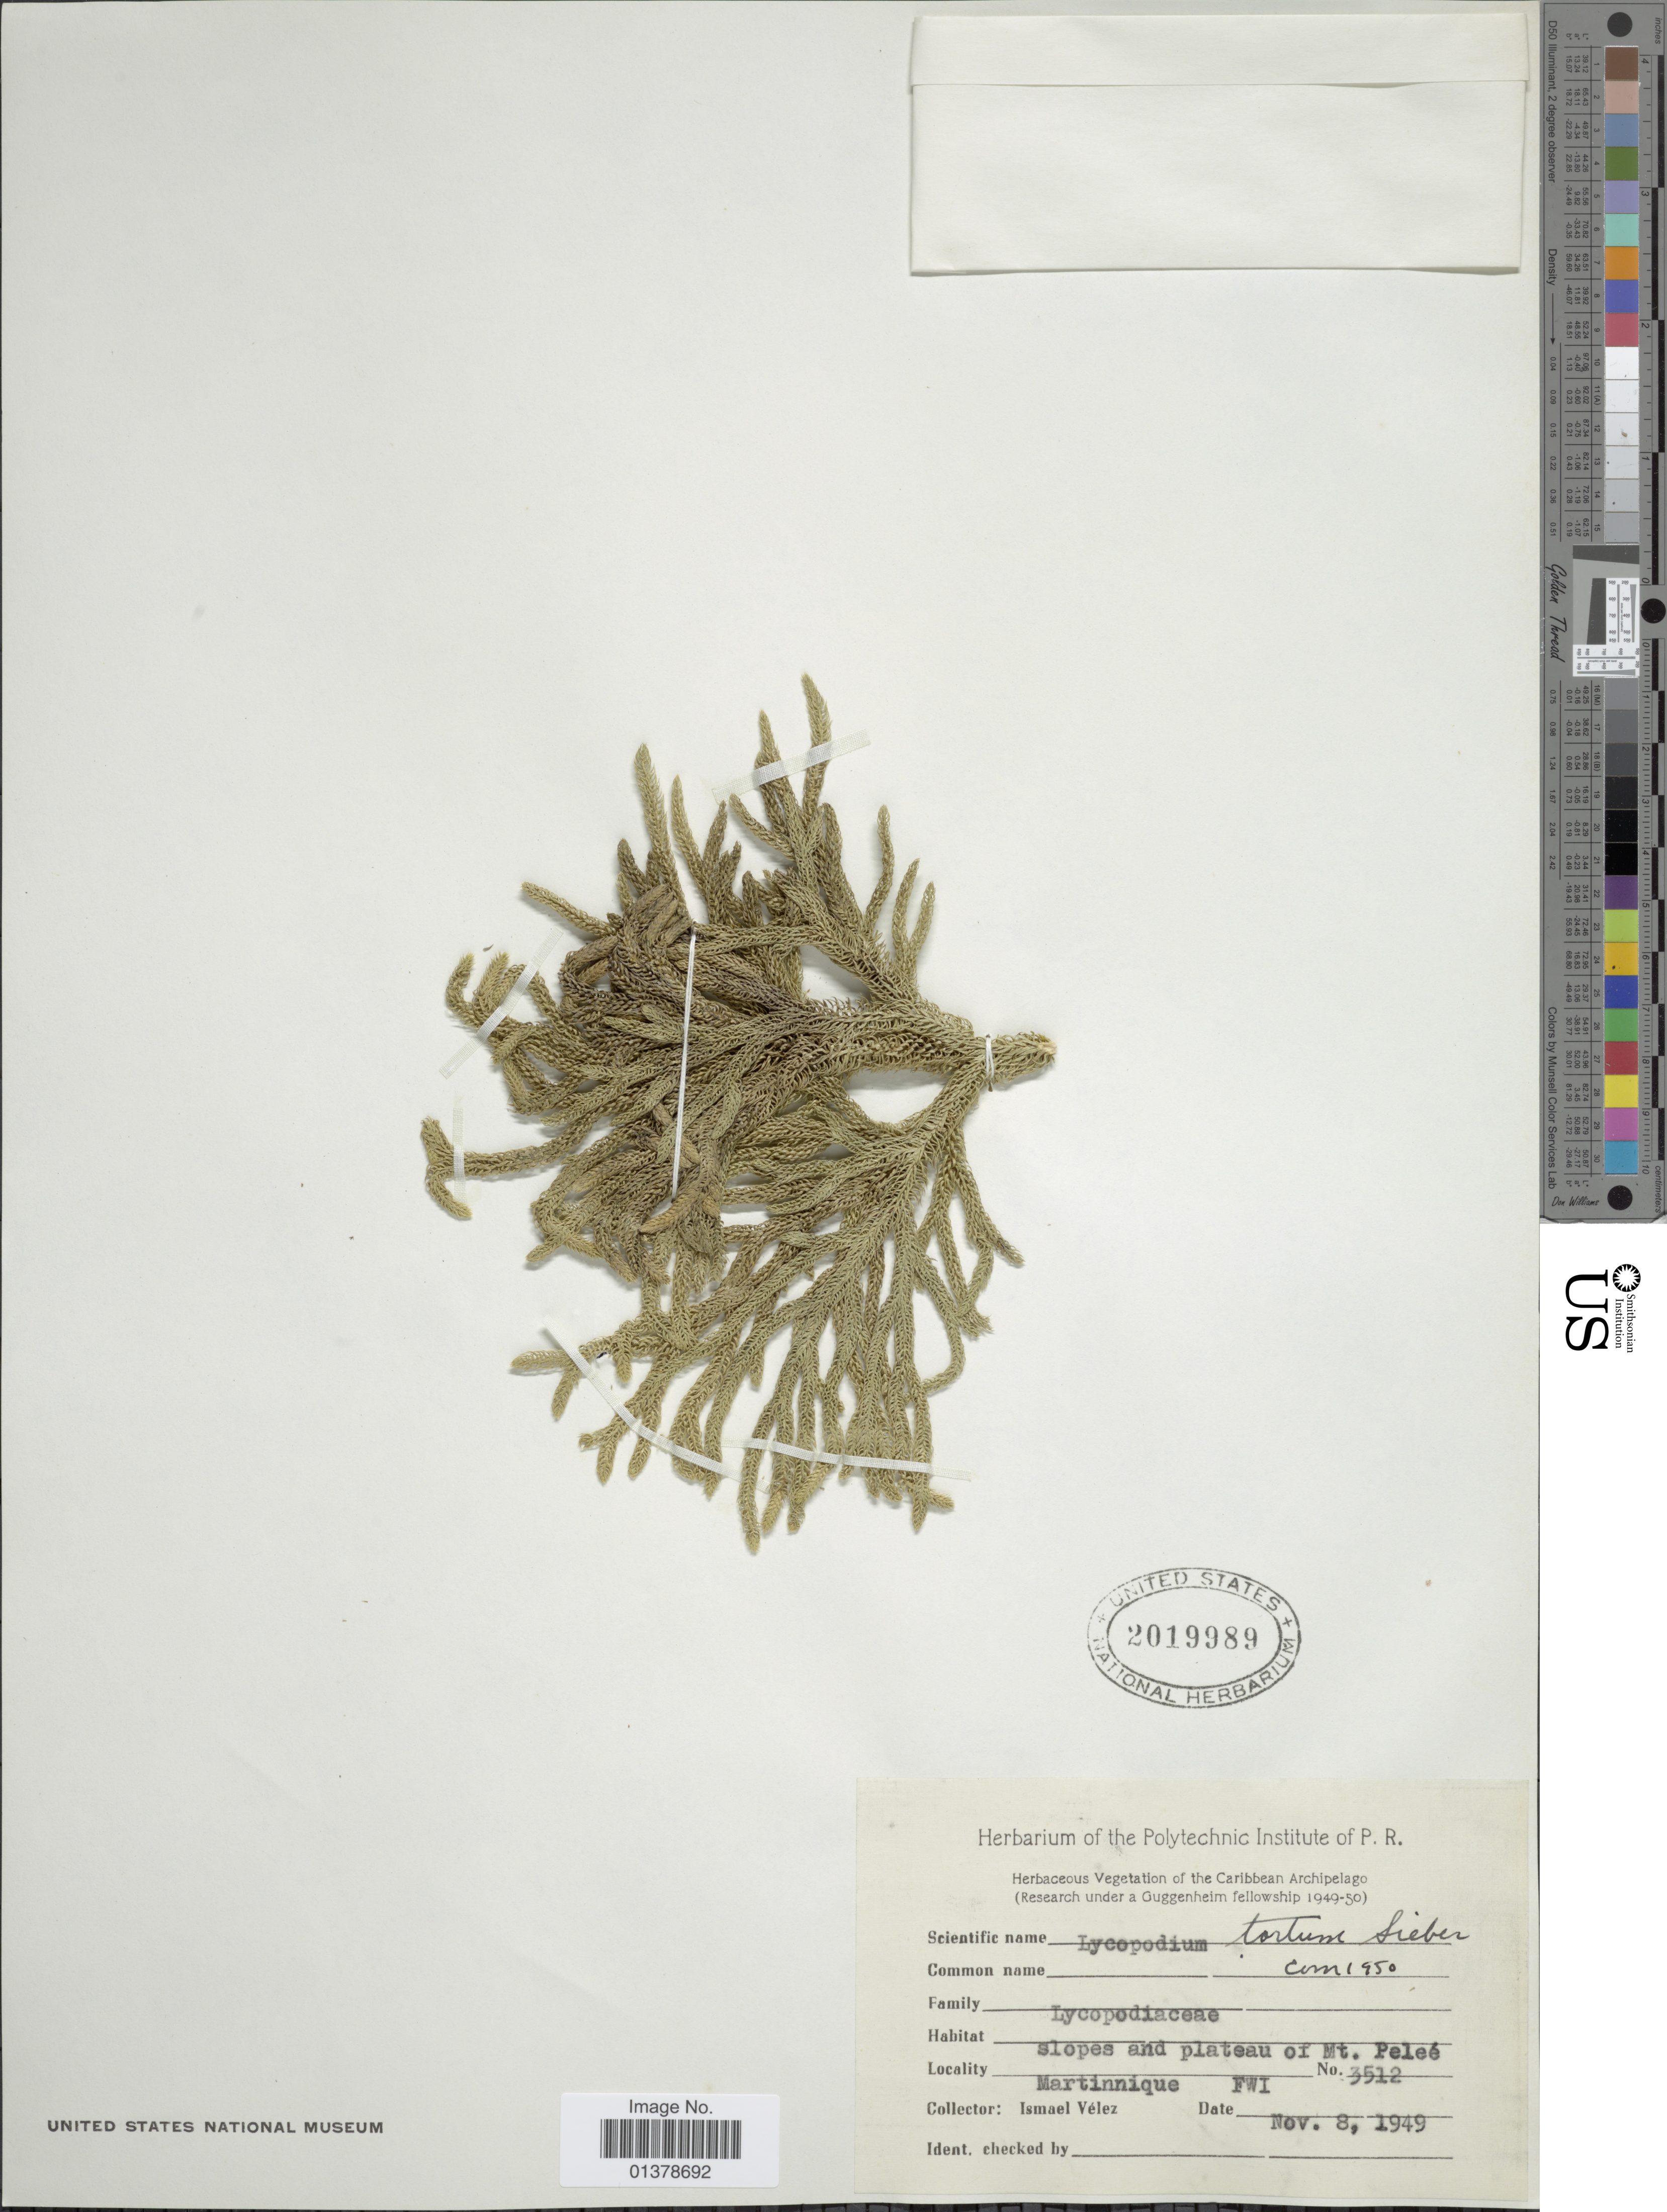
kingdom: Plantae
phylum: Tracheophyta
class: Lycopodiopsida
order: Lycopodiales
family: Lycopodiaceae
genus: Palhinhaea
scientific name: Palhinhaea torta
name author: (Sieber ex Underw. & F.E. Lloyd) Christenh.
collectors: I. Vélez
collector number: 3512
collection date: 1949-11-08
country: Martinique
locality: Slopes and plateau of Mt Peleé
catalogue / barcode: US 2019989